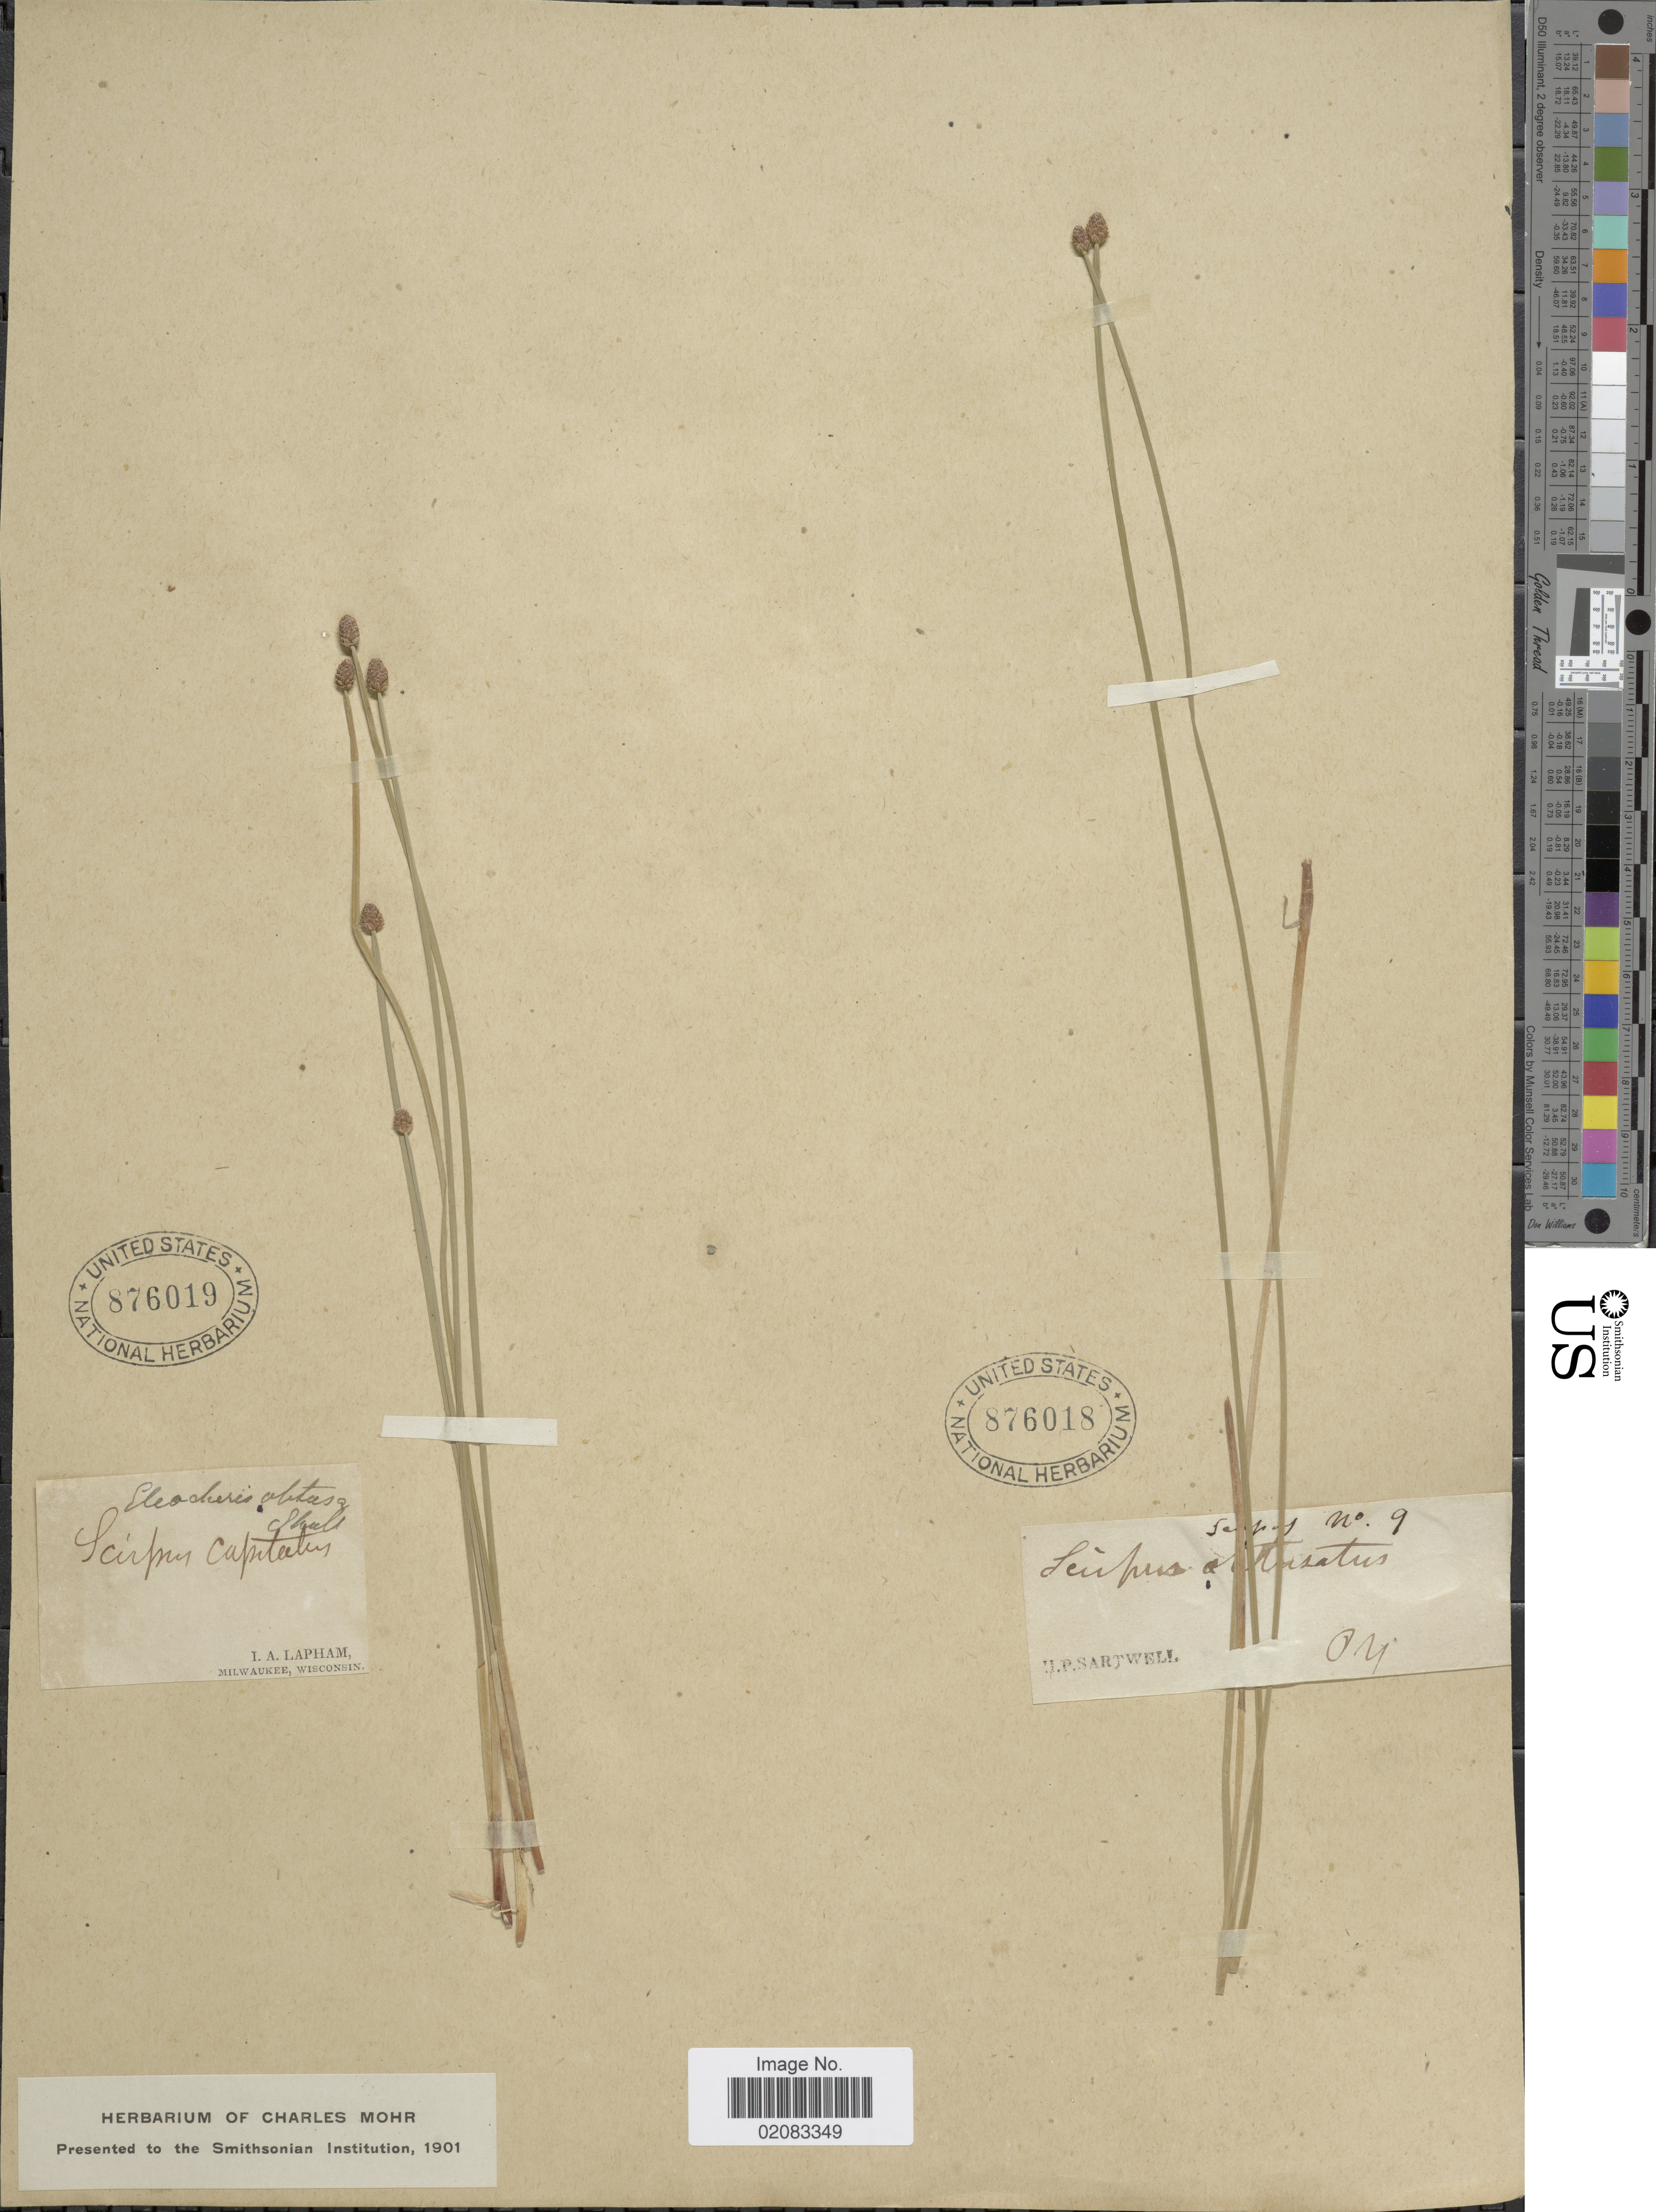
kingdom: Plantae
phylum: Tracheophyta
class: Liliopsida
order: Poales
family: Cyperaceae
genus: Eleocharis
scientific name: Eleocharis obtusa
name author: (Willd.) Schult.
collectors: H. P. Sartwell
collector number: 9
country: United States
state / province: New York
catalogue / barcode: US 876018-2